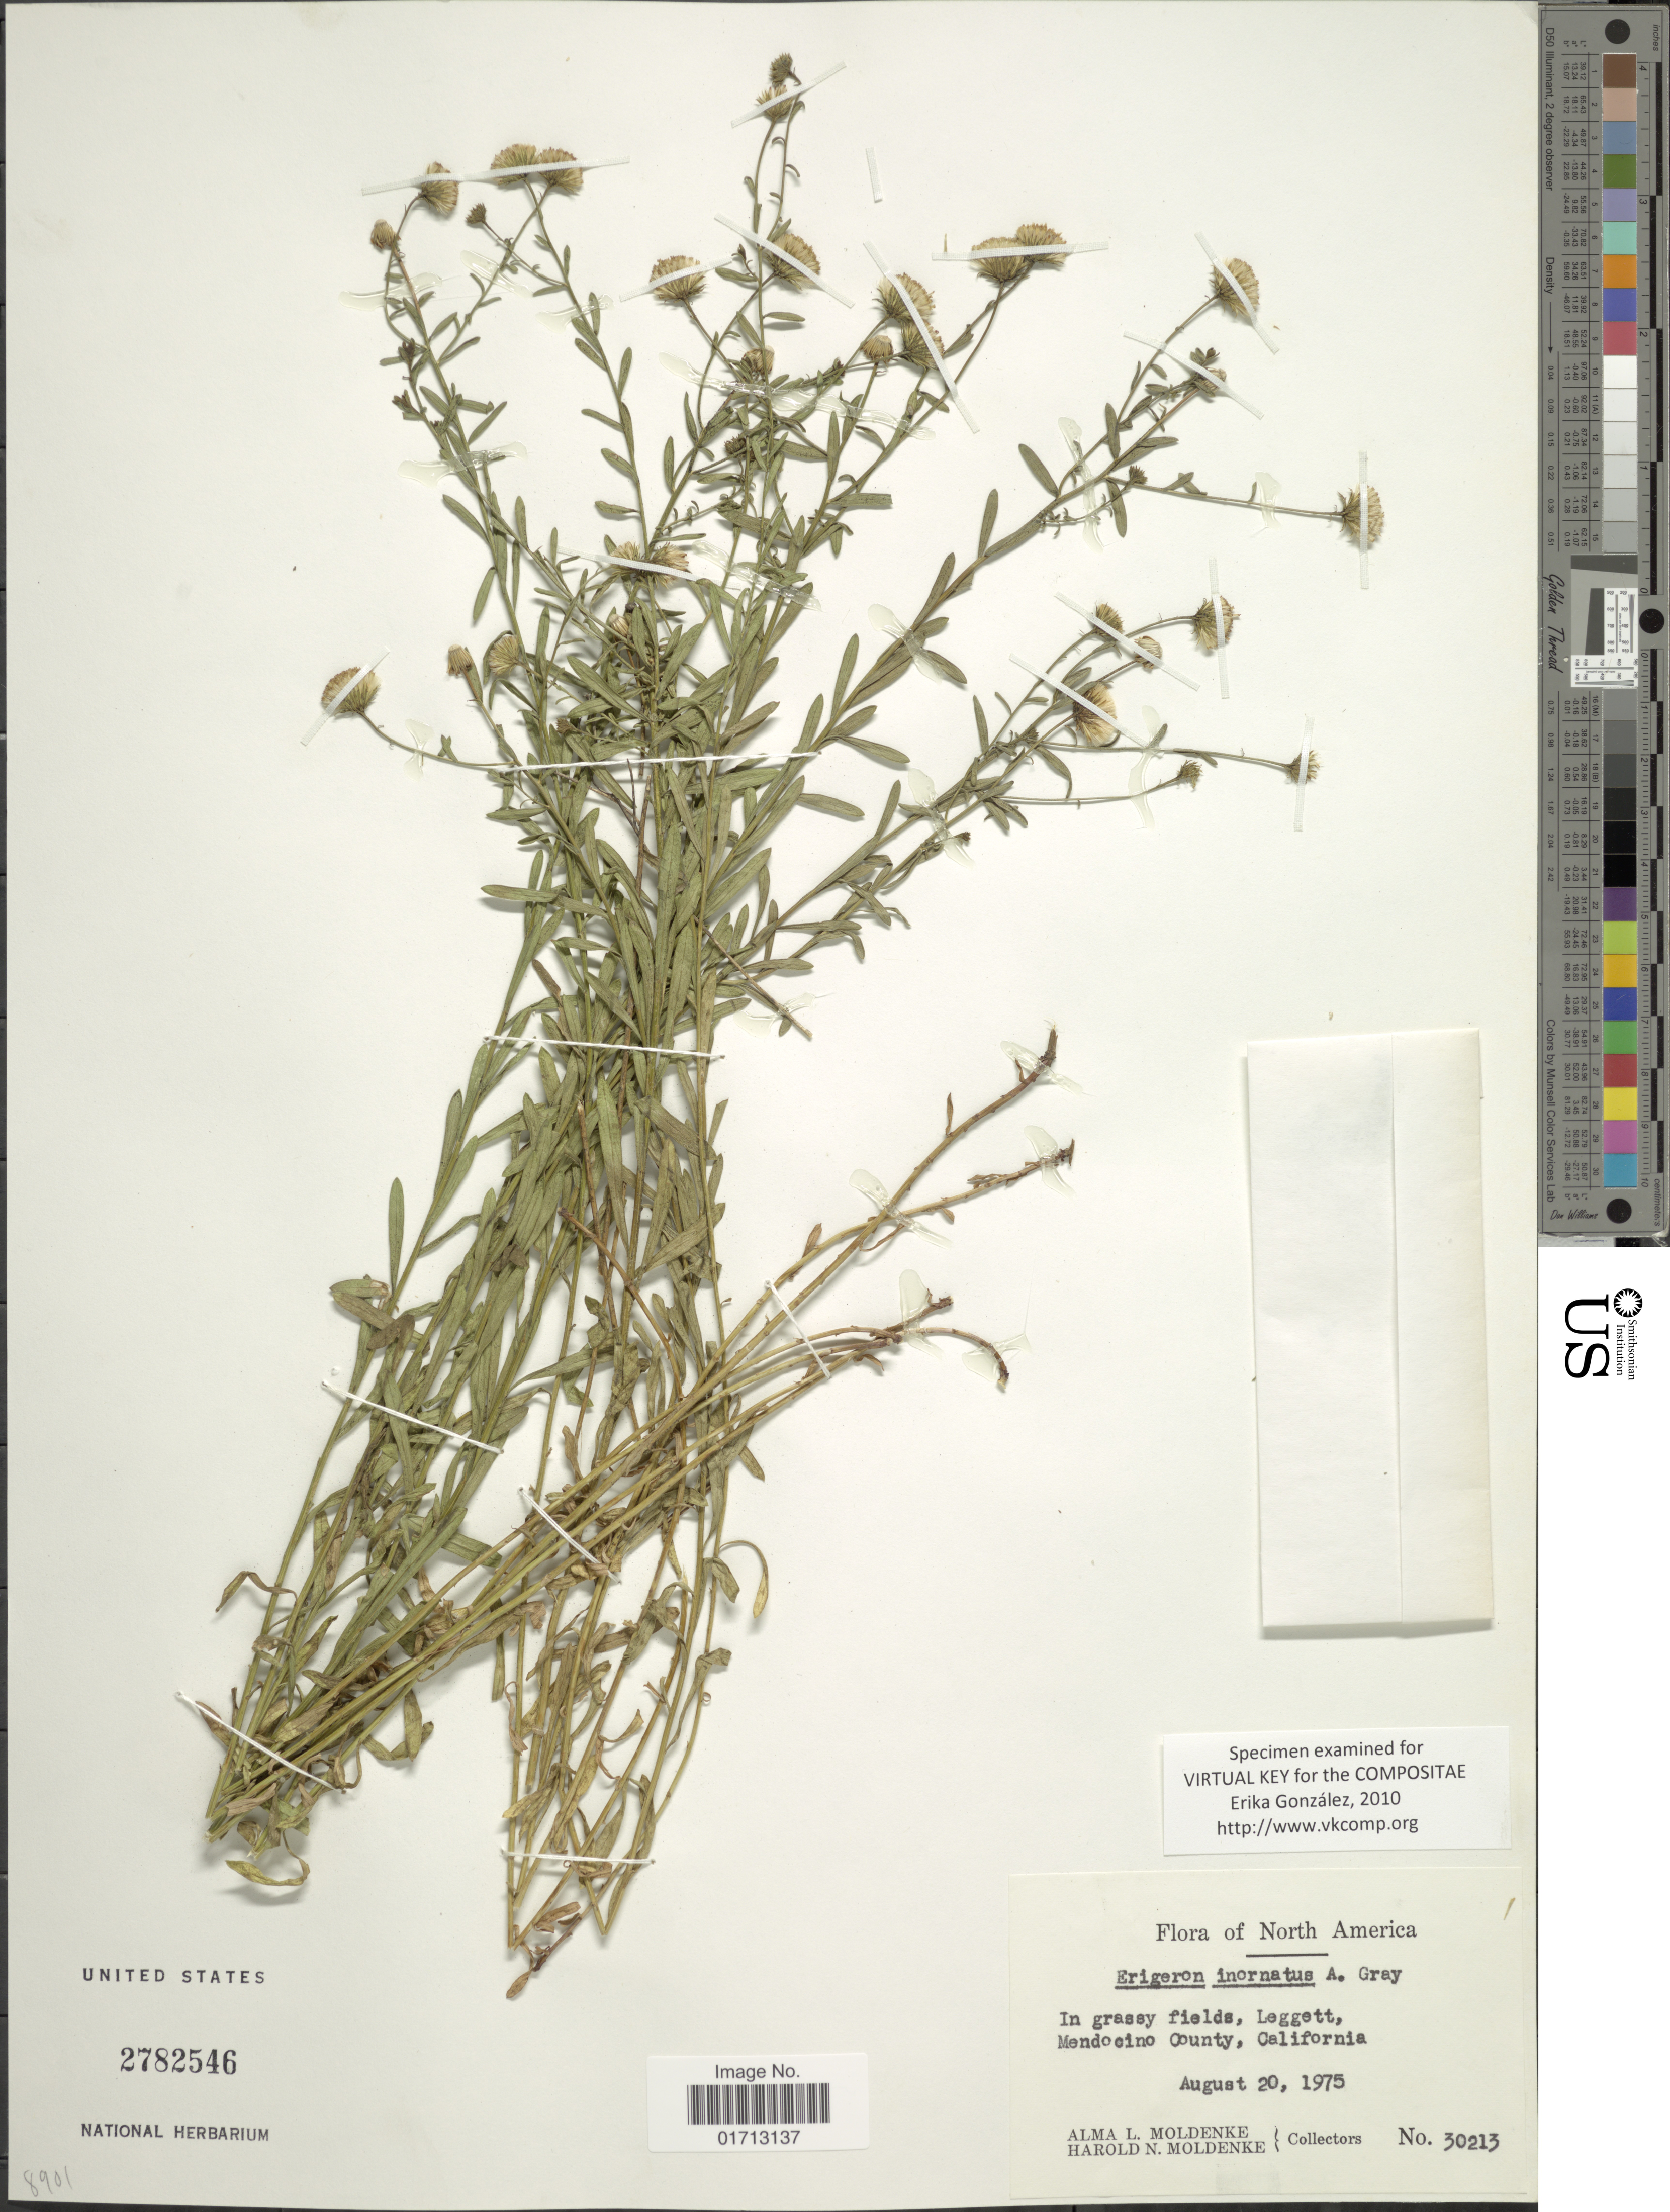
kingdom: Plantae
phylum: Tracheophyta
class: Magnoliopsida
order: Asterales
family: Asteraceae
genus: Erigeron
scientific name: Erigeron inornatus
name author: (A. Gray) A. Gray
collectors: A. L. Moldenke & H. N. Moldenke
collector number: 30213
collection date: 1975-08-20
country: United States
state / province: California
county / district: Mendocino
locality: North America, Leggett, Mendocino County.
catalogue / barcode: US 2782546